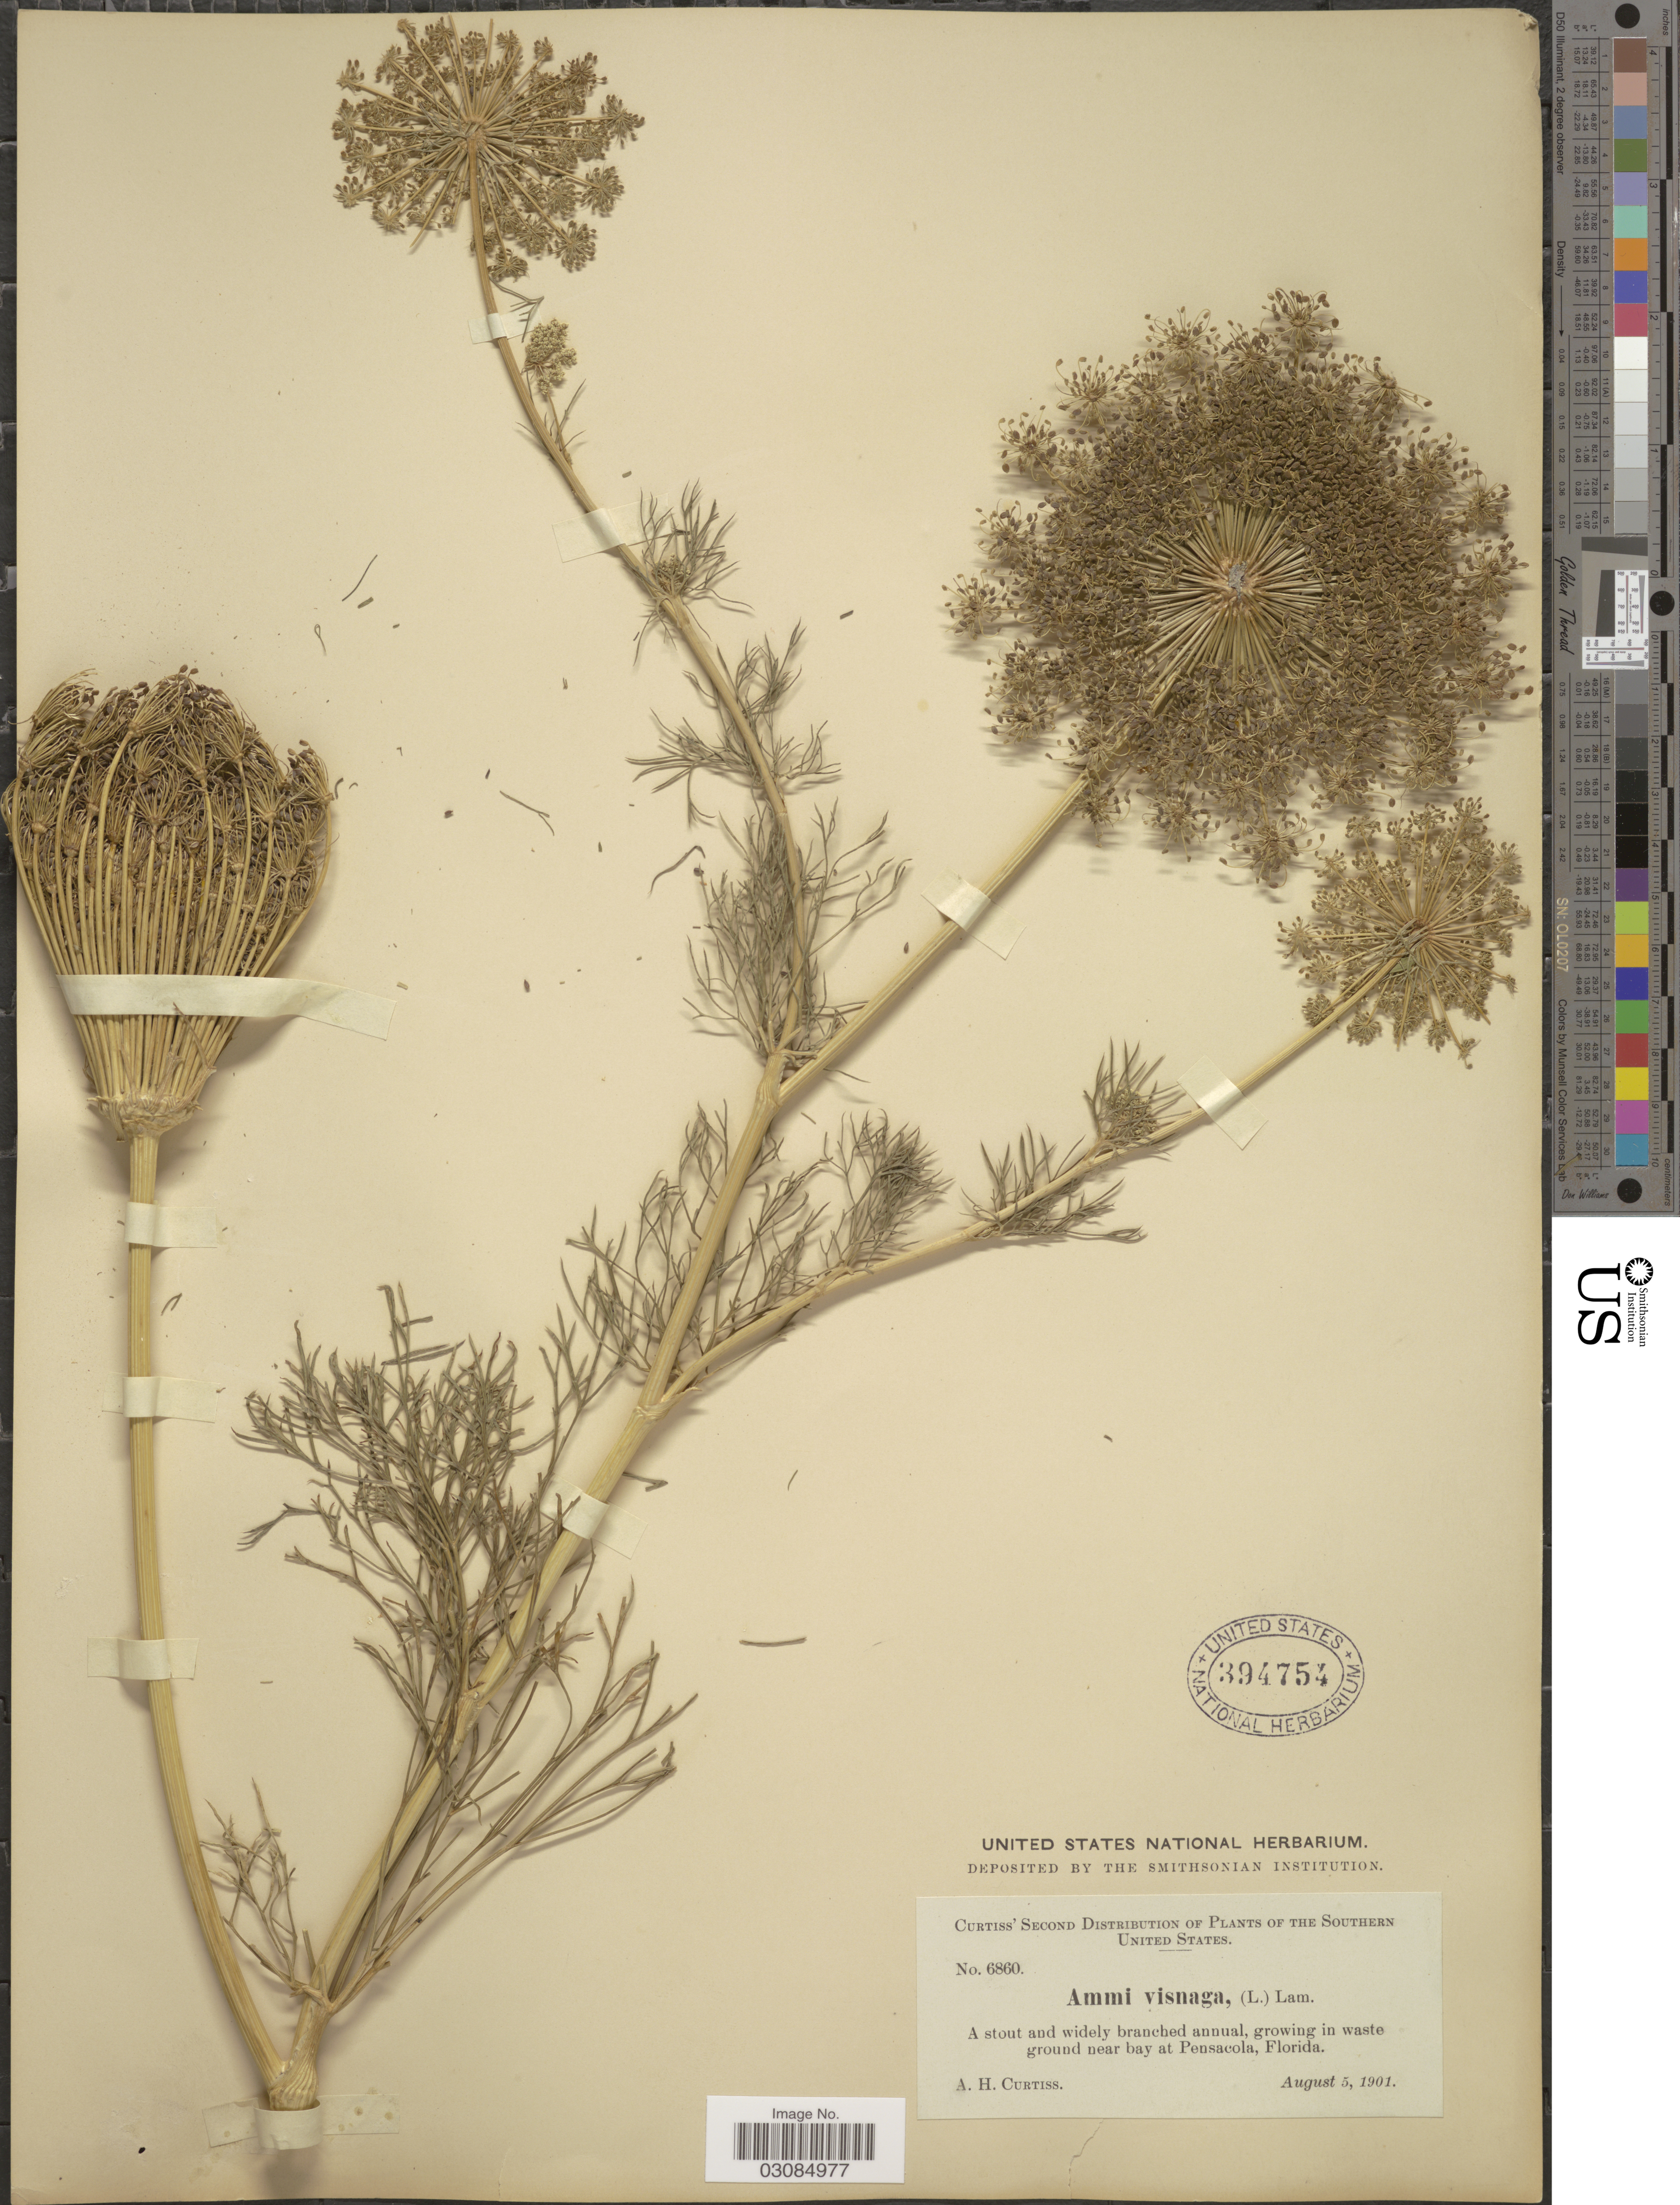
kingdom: Plantae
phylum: Tracheophyta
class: Magnoliopsida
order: Apiales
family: Apiaceae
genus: Ammi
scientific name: Ammi visnaga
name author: (L.) Lam.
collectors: A. H. Curtiss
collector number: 6860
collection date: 1901-08-05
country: United States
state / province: Florida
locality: Southern United States. A stout and widely branched annual, growing in waste ground near bay at Pensacola.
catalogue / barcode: US 394754